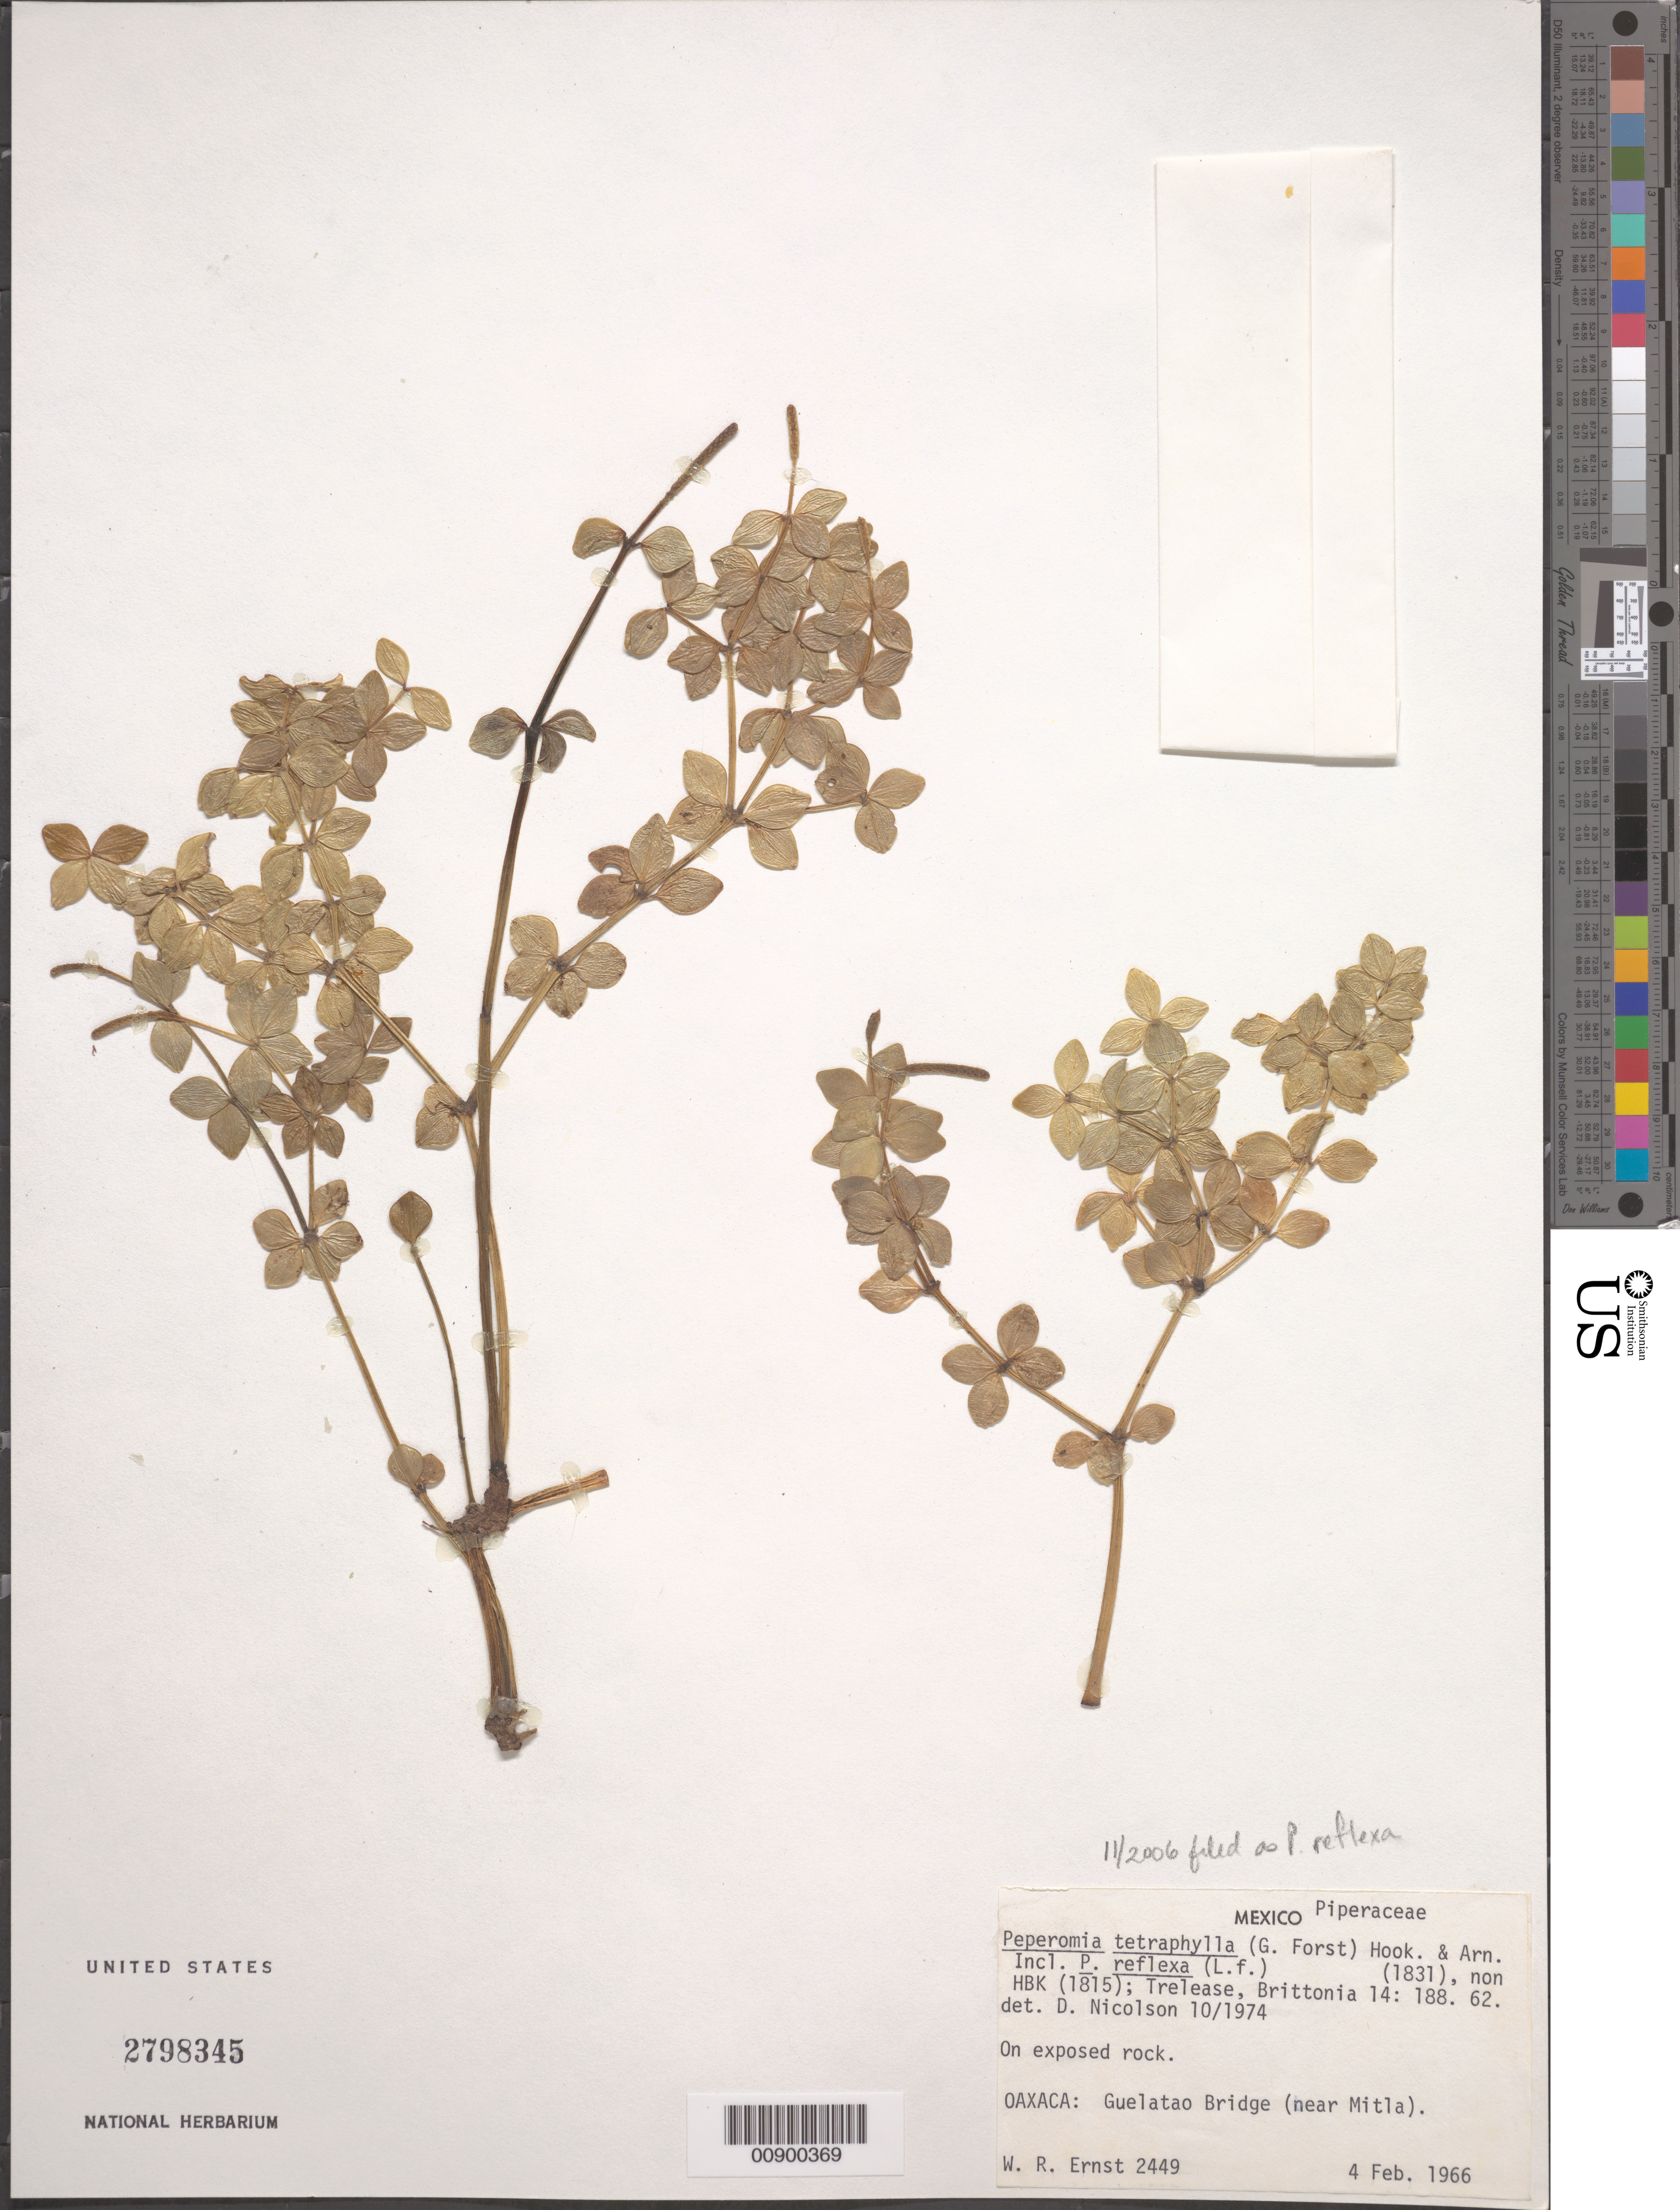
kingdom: Plantae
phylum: Tracheophyta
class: Magnoliopsida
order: Piperales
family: Piperaceae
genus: Peperomia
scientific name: Peperomia tetraphylla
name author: (G. Forst.) Hook. & Arn.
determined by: Jiménez, José Estaban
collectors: W. R. Ernst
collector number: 2449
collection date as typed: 04 Feb 1966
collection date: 1966-02-04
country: Mexico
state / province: Oaxaca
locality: Oaxaca: Guelatao Bridge 9near Mitla).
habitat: On exposed rock.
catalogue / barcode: US 2798345